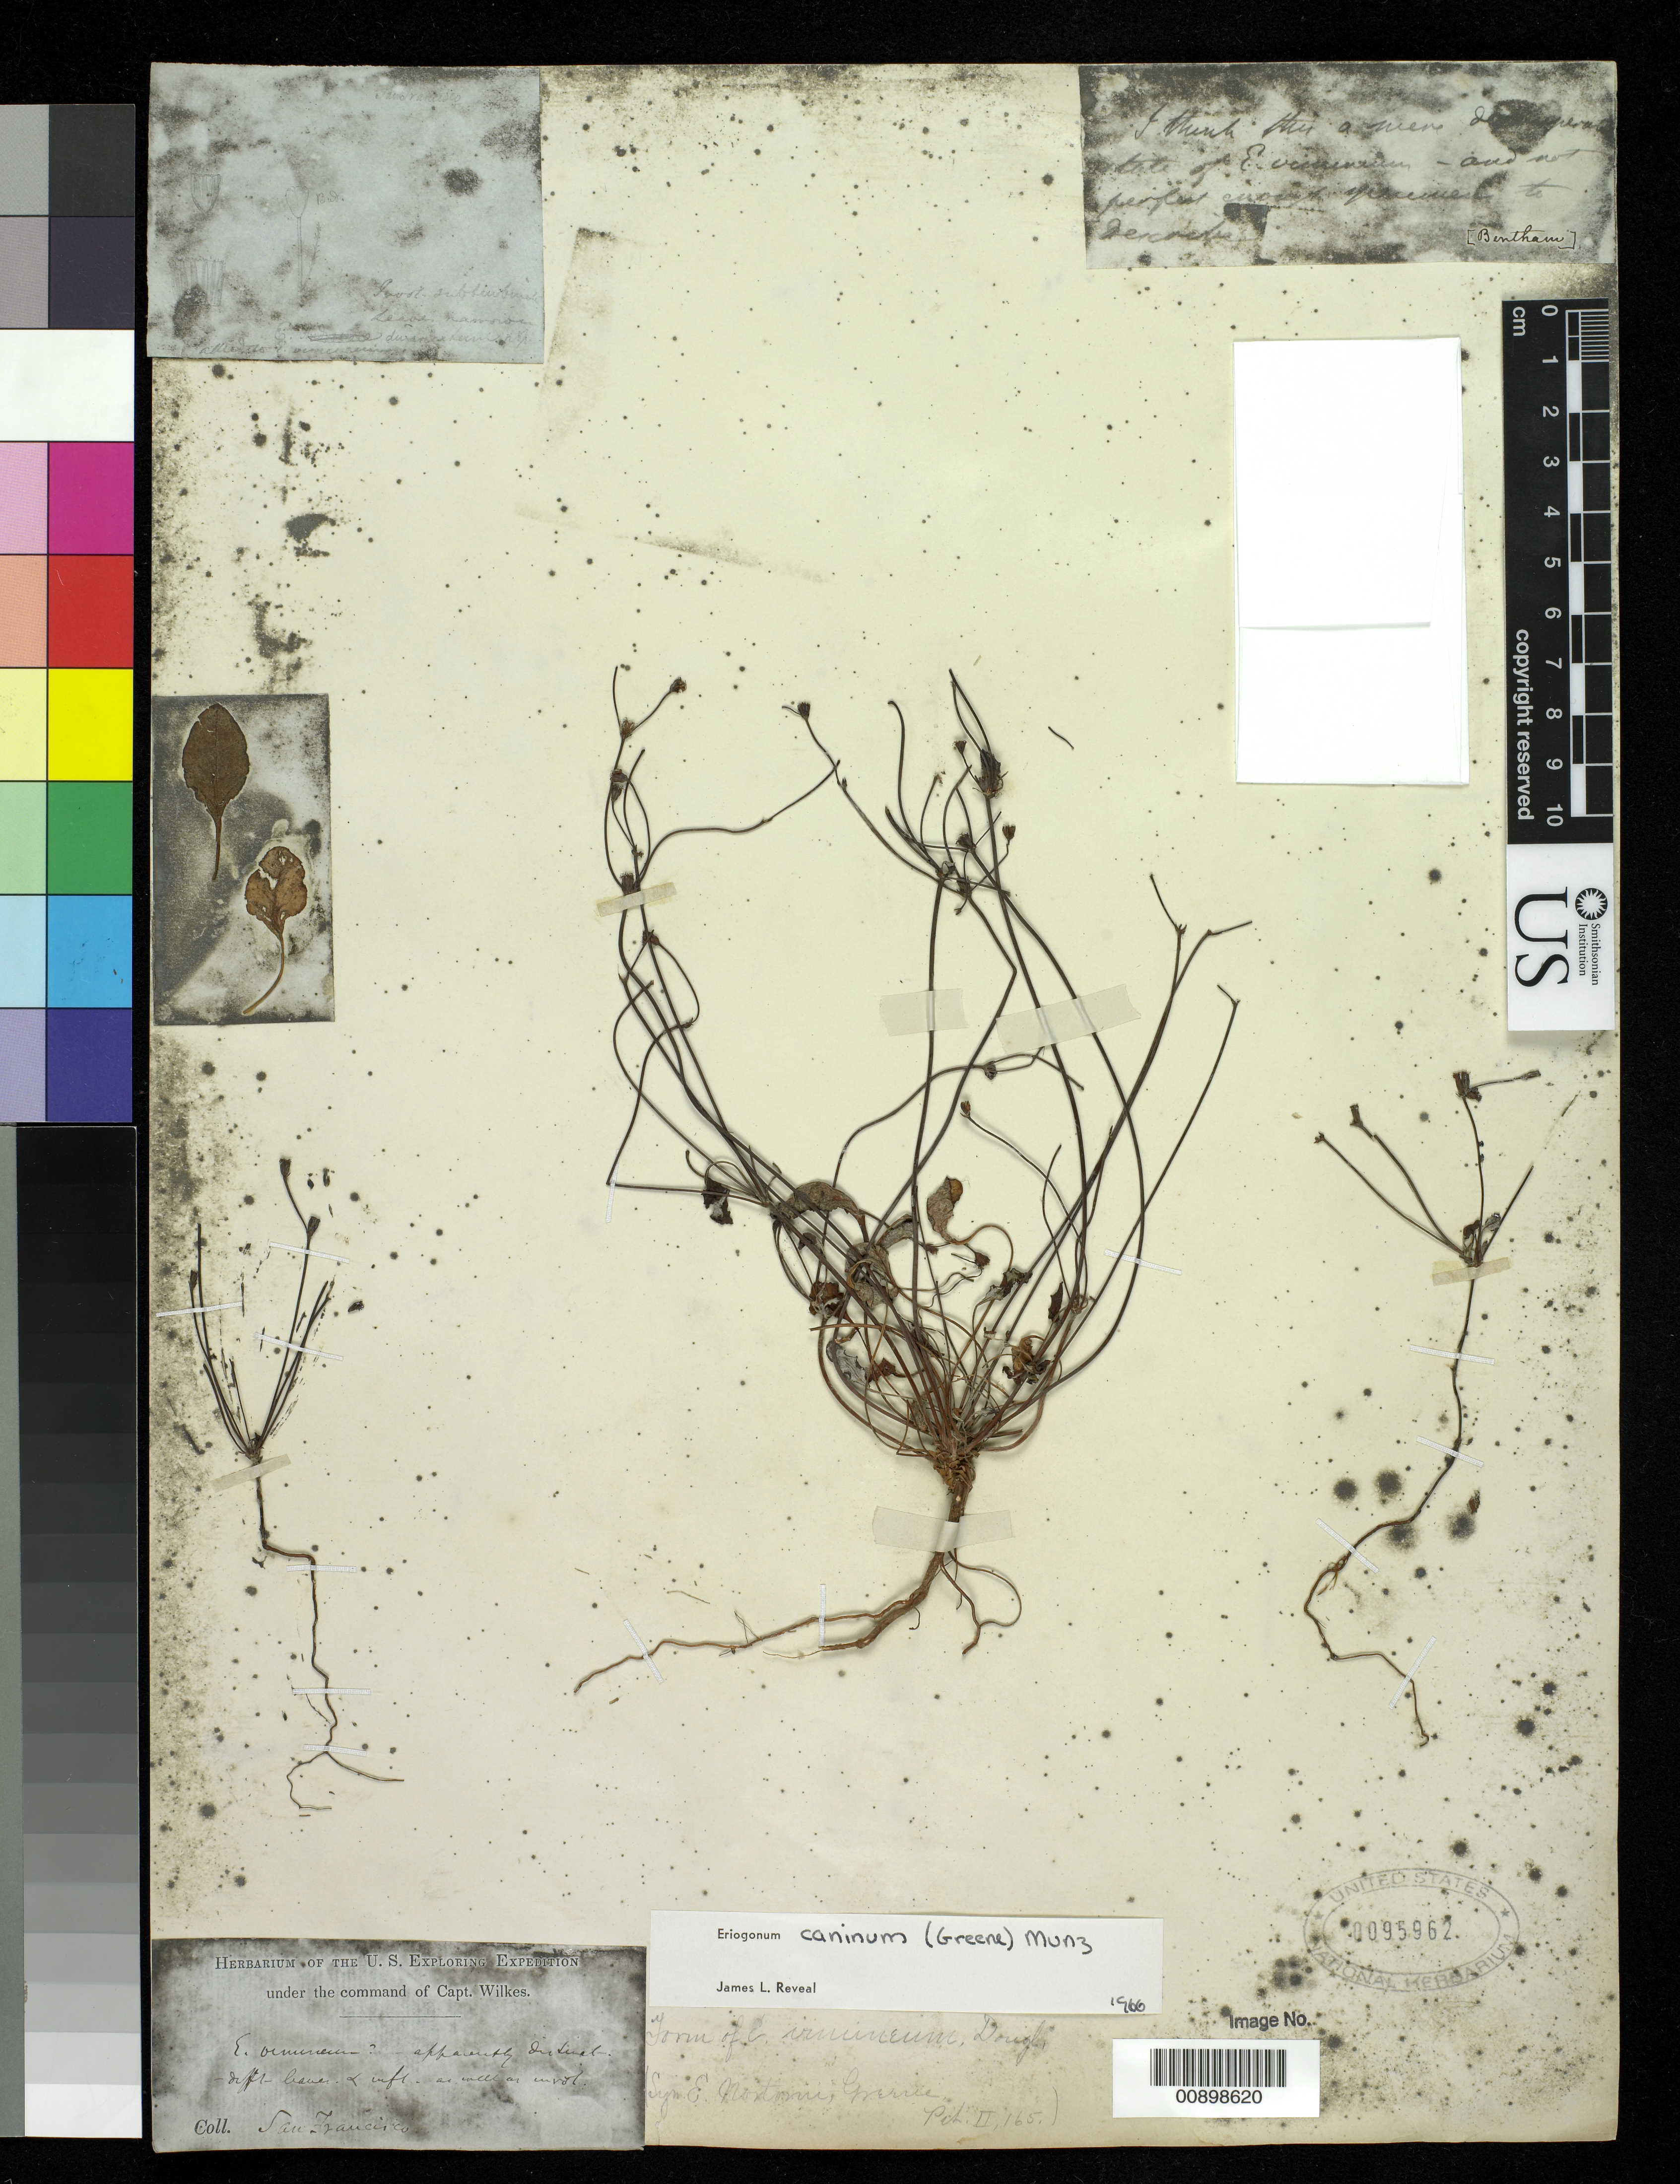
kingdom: Plantae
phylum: Tracheophyta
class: Magnoliopsida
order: Caryophyllales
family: Polygonaceae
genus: Eriogonum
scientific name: Eriogonum caninum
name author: (Greene) Munz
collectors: Wilkes Explor. Exped.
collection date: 1838/1842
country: United States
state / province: California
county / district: San Francisco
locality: San Francisco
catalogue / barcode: US 95962